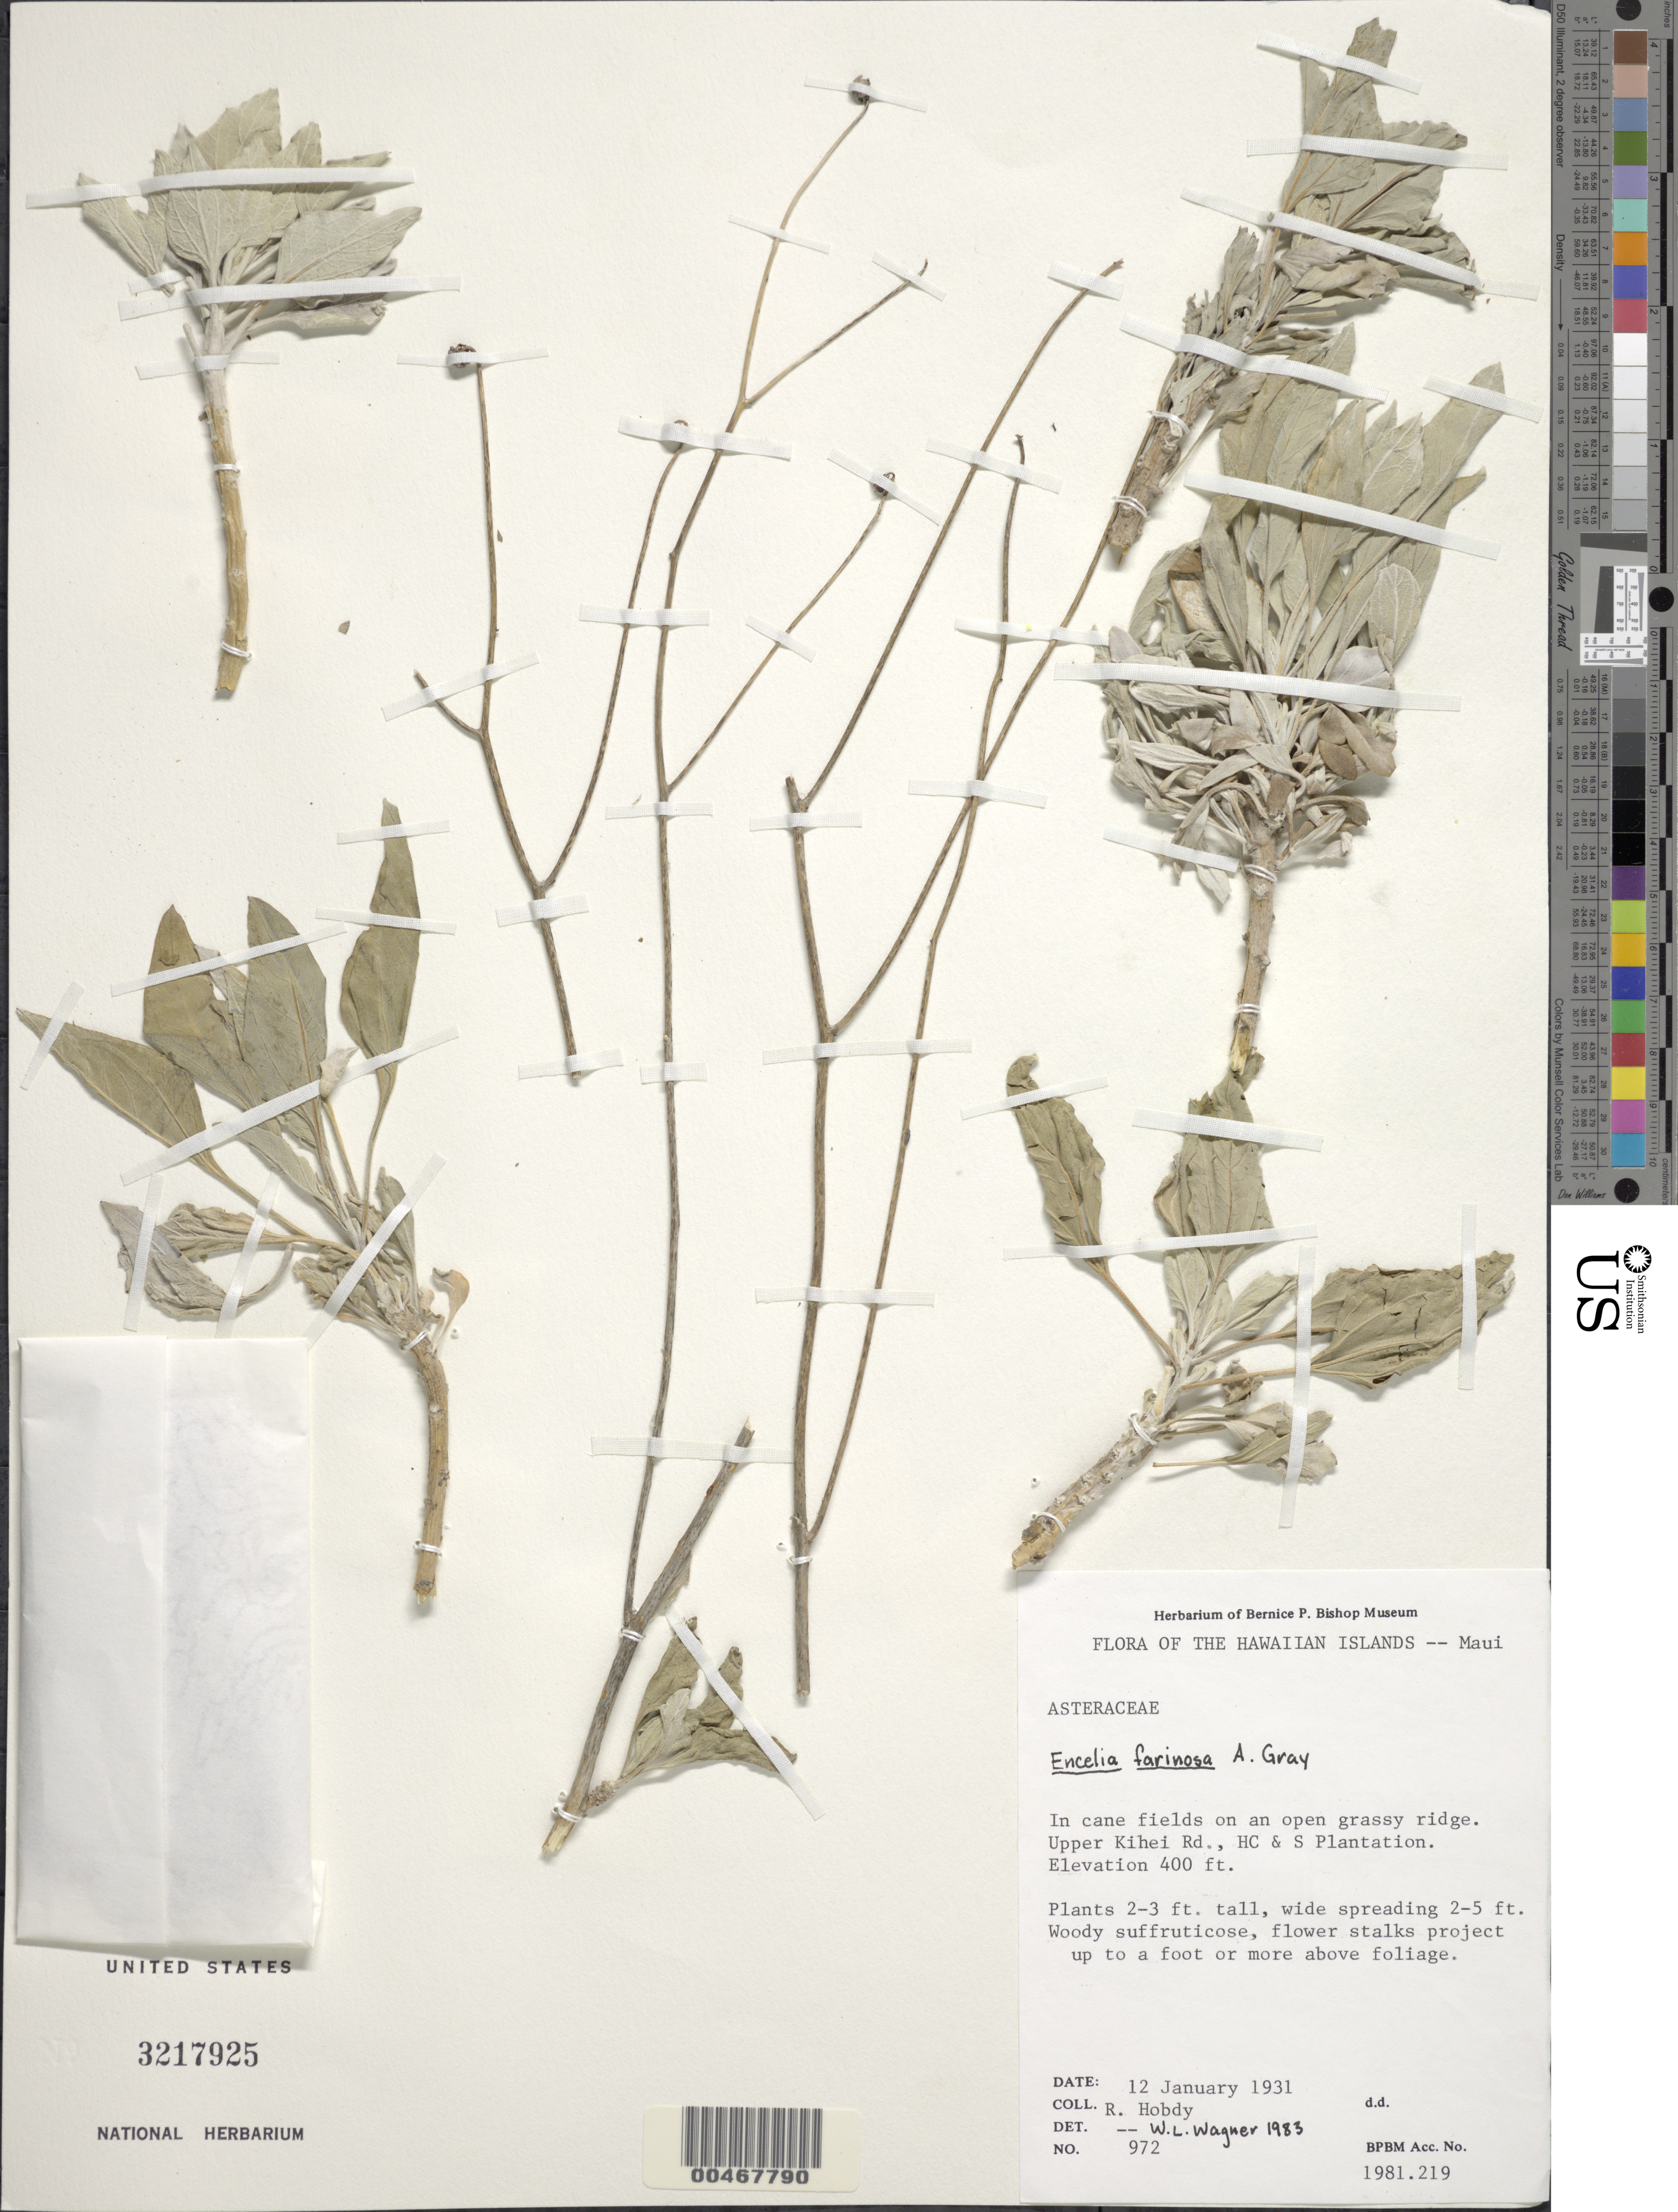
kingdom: Plantae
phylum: Tracheophyta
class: Magnoliopsida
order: Asterales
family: Asteraceae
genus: Encelia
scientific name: Encelia farinosa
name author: A. Gray ex Torr. in Emory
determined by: Wagner, W. L., (BOT), Smithsonian Institution - National Museum of Natural History (UNITED STATES)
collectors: R. Hobdy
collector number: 972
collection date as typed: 12 Jan 1931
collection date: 1931-01-12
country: United States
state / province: Hawaii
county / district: Maui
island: Maui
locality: Upper Kihei Rd., HC & S Plantation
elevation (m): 122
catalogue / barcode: US 3217925